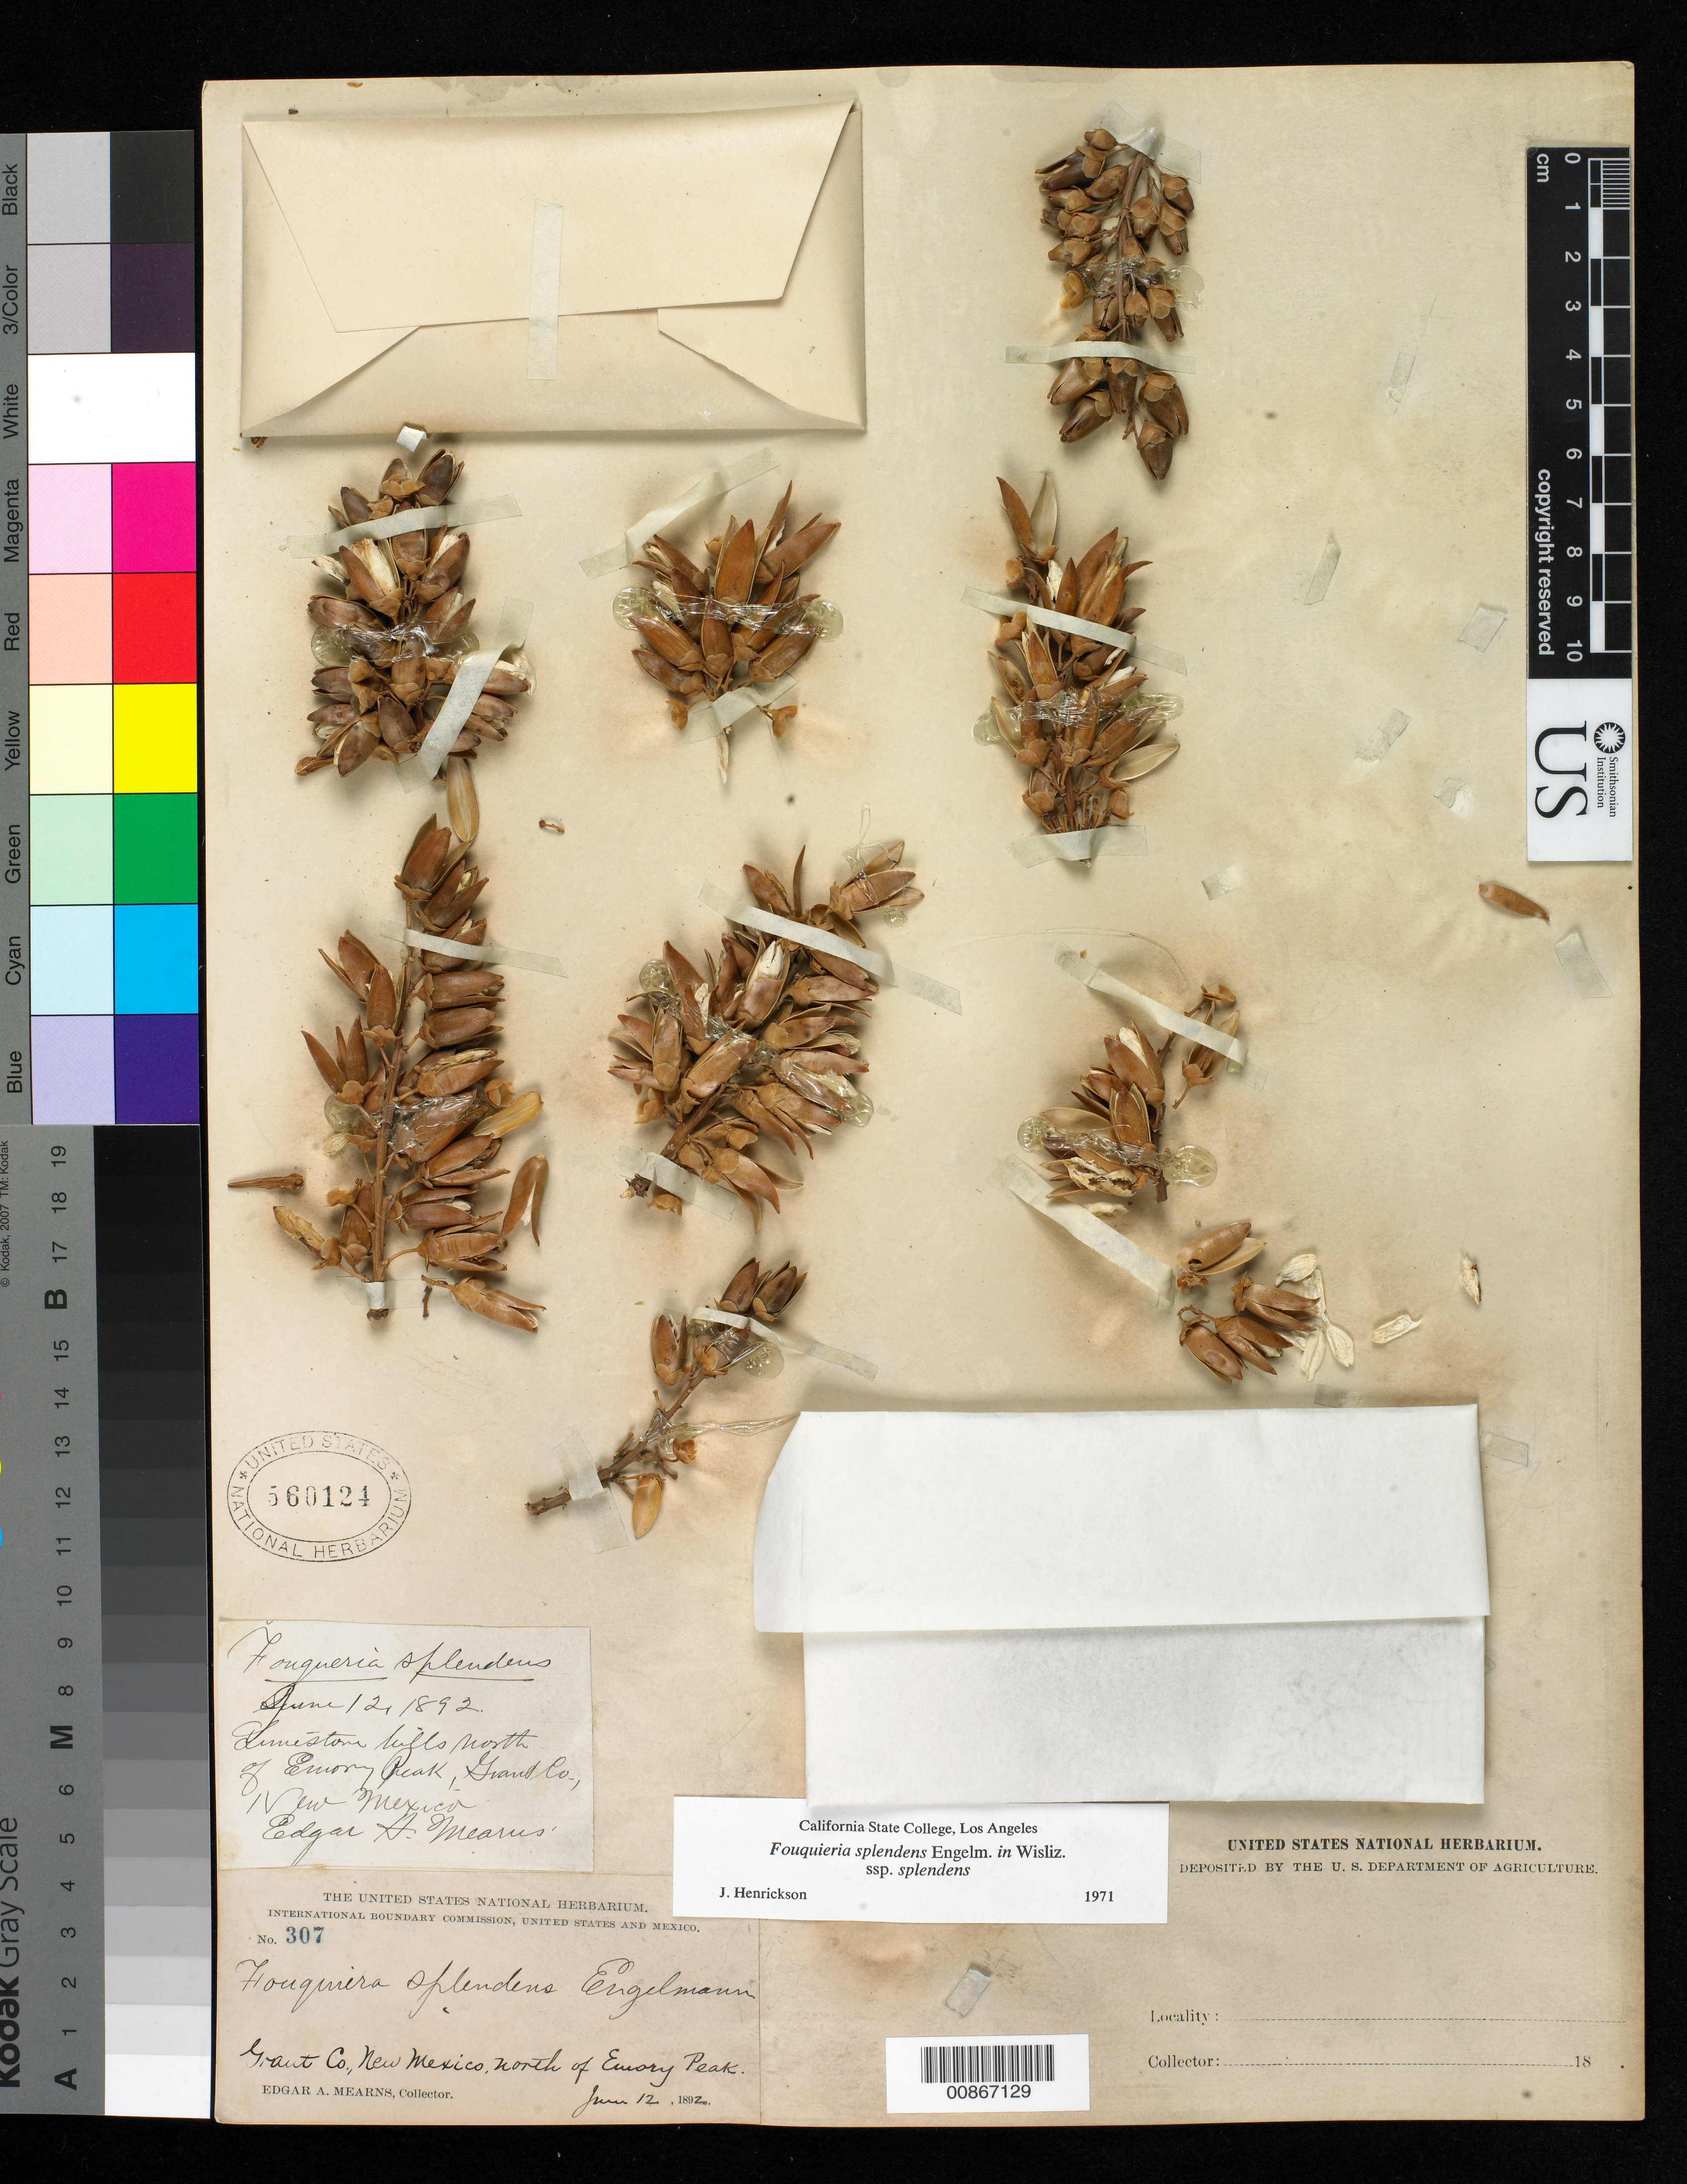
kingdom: Plantae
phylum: Tracheophyta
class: Magnoliopsida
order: Ericales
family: Fouquieriaceae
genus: Fouquieria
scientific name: Fouquieria splendens subsp. splendens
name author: Engelm.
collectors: E. A. Mearns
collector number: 307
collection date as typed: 12 Jun 1892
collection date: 1892-06-12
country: United States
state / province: New Mexico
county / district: Grant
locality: Grant County, New Mexico, north of Emory Peak.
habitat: Limestone hills.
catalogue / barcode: US 560124